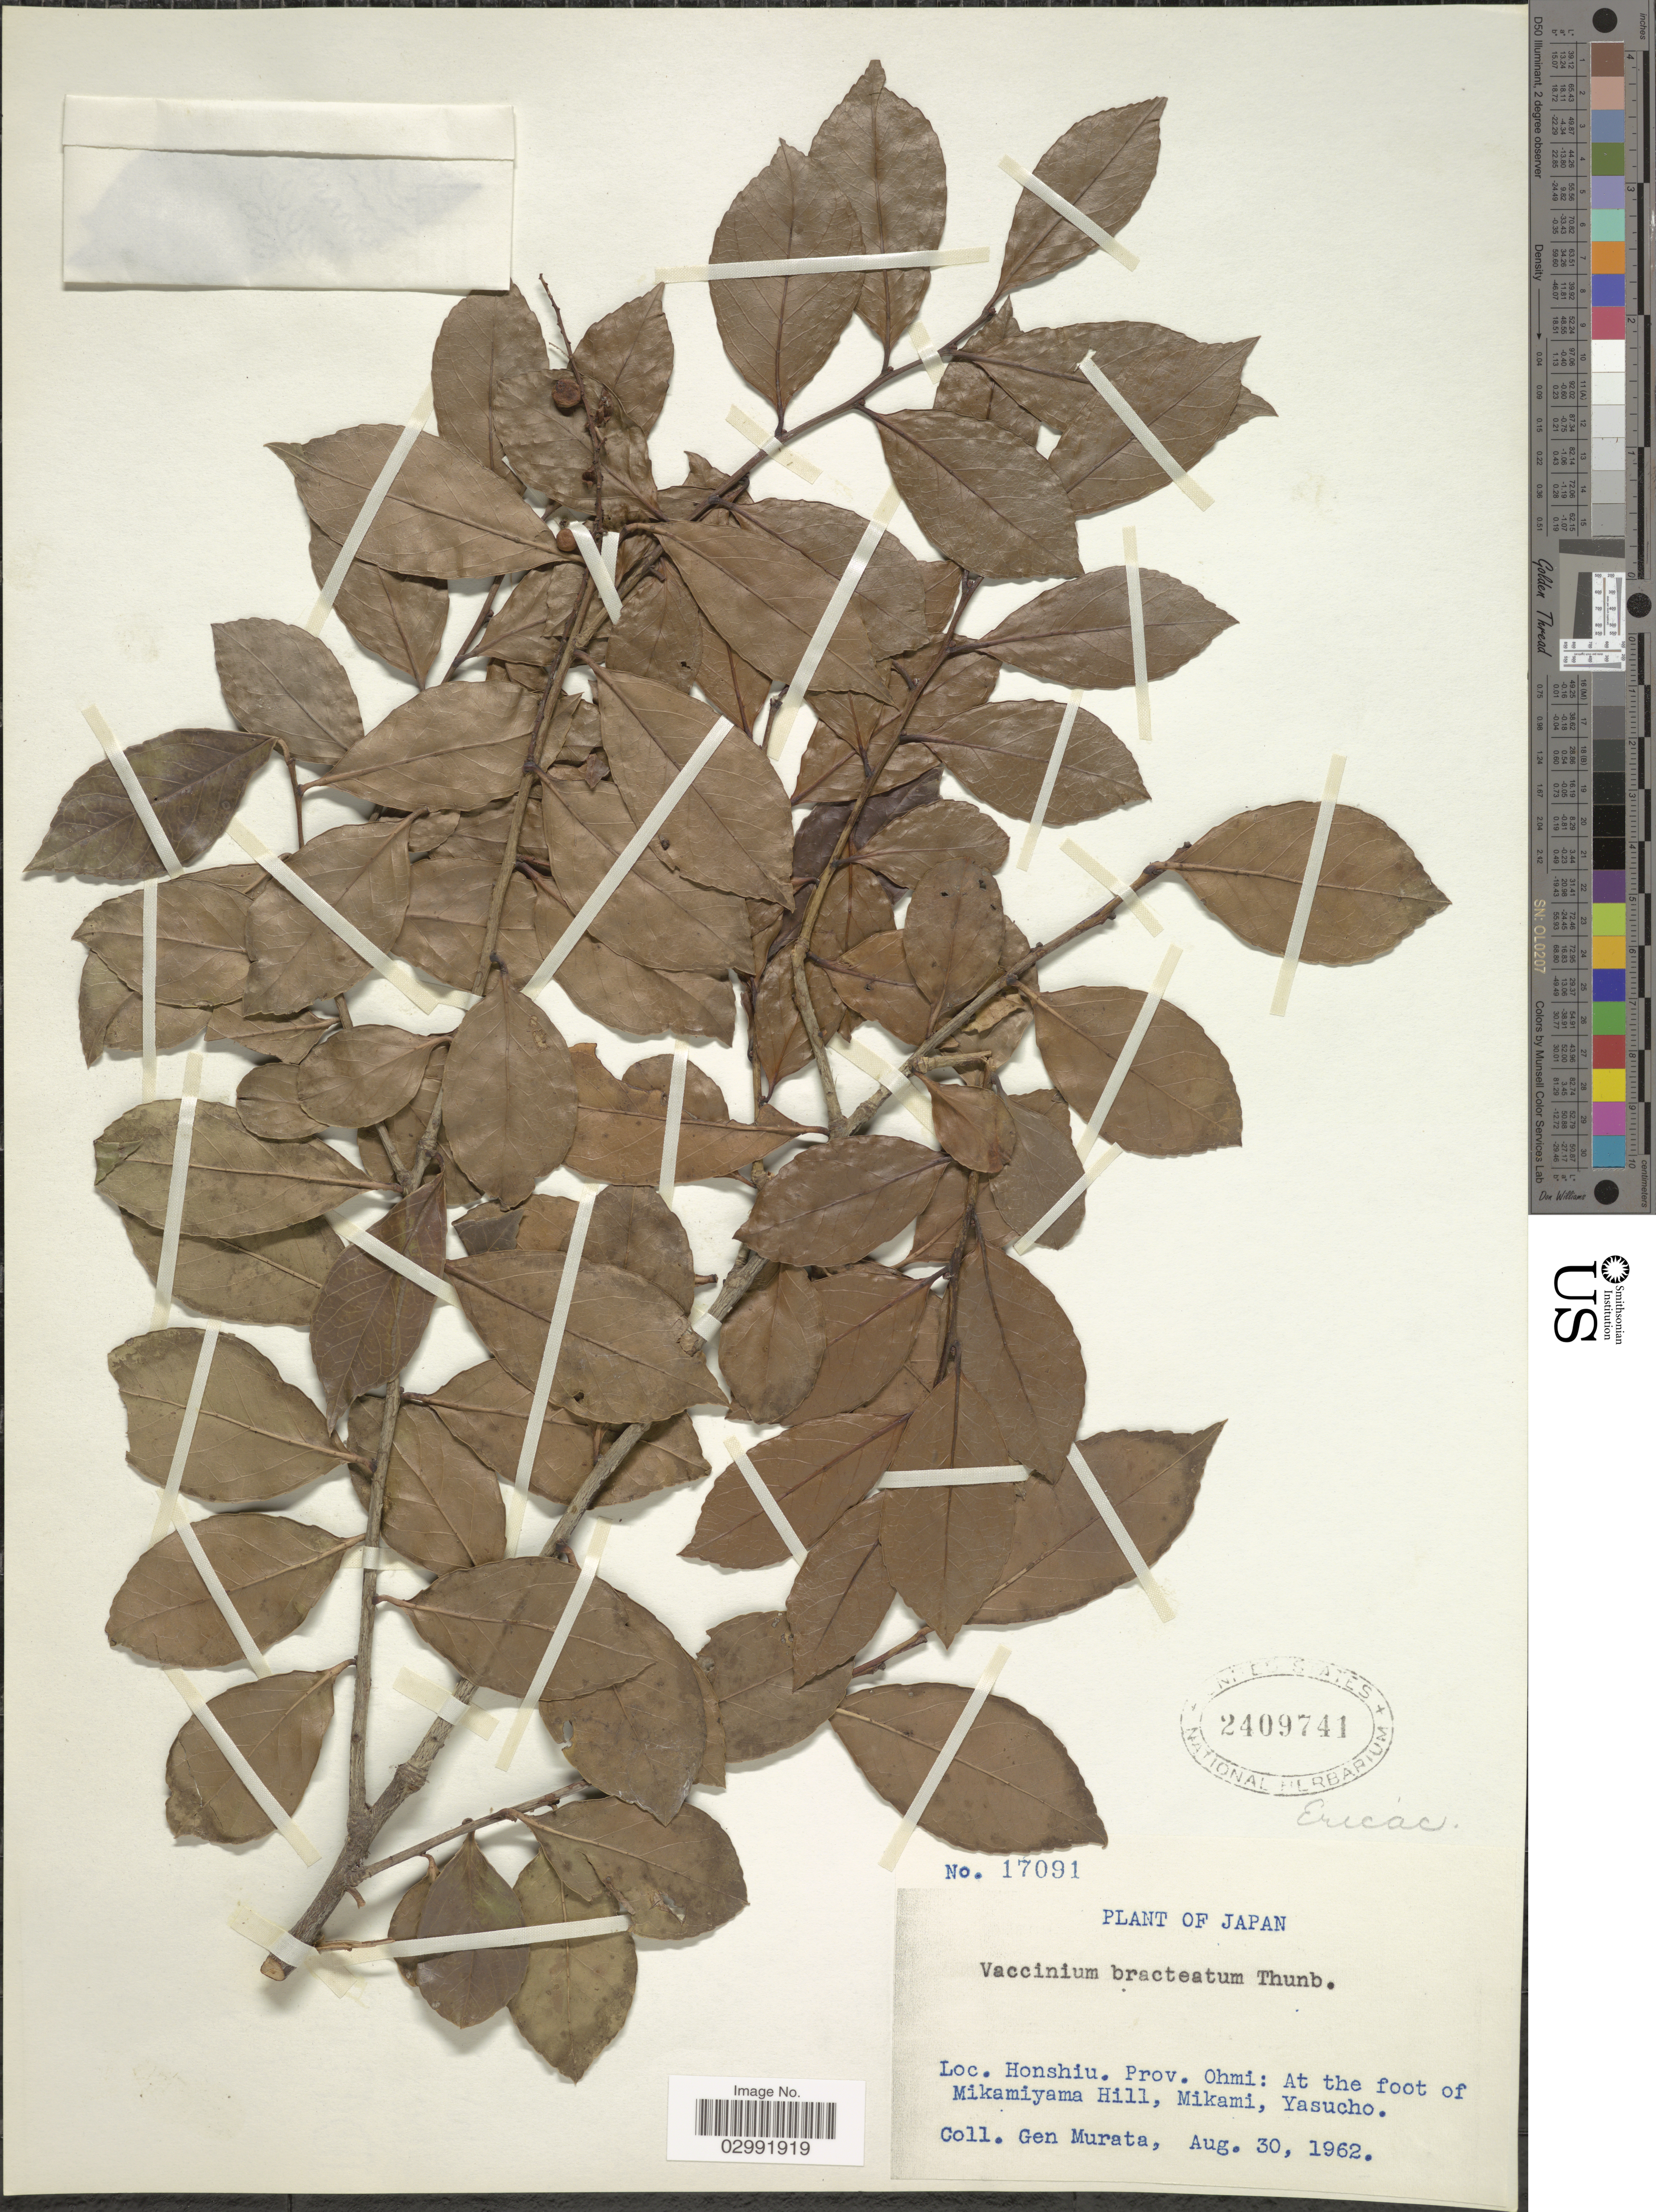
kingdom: Plantae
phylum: Tracheophyta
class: Magnoliopsida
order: Ericales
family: Ericaceae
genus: Vaccinium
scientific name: Vaccinium bracteatum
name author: Thunb.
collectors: G. Murata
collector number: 17091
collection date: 1962-08-30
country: Japan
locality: Honshiu. Prov. Ohmi: At the foot of Mikamiyama Hill, Mikami, Yasucho.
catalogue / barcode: US 2409741